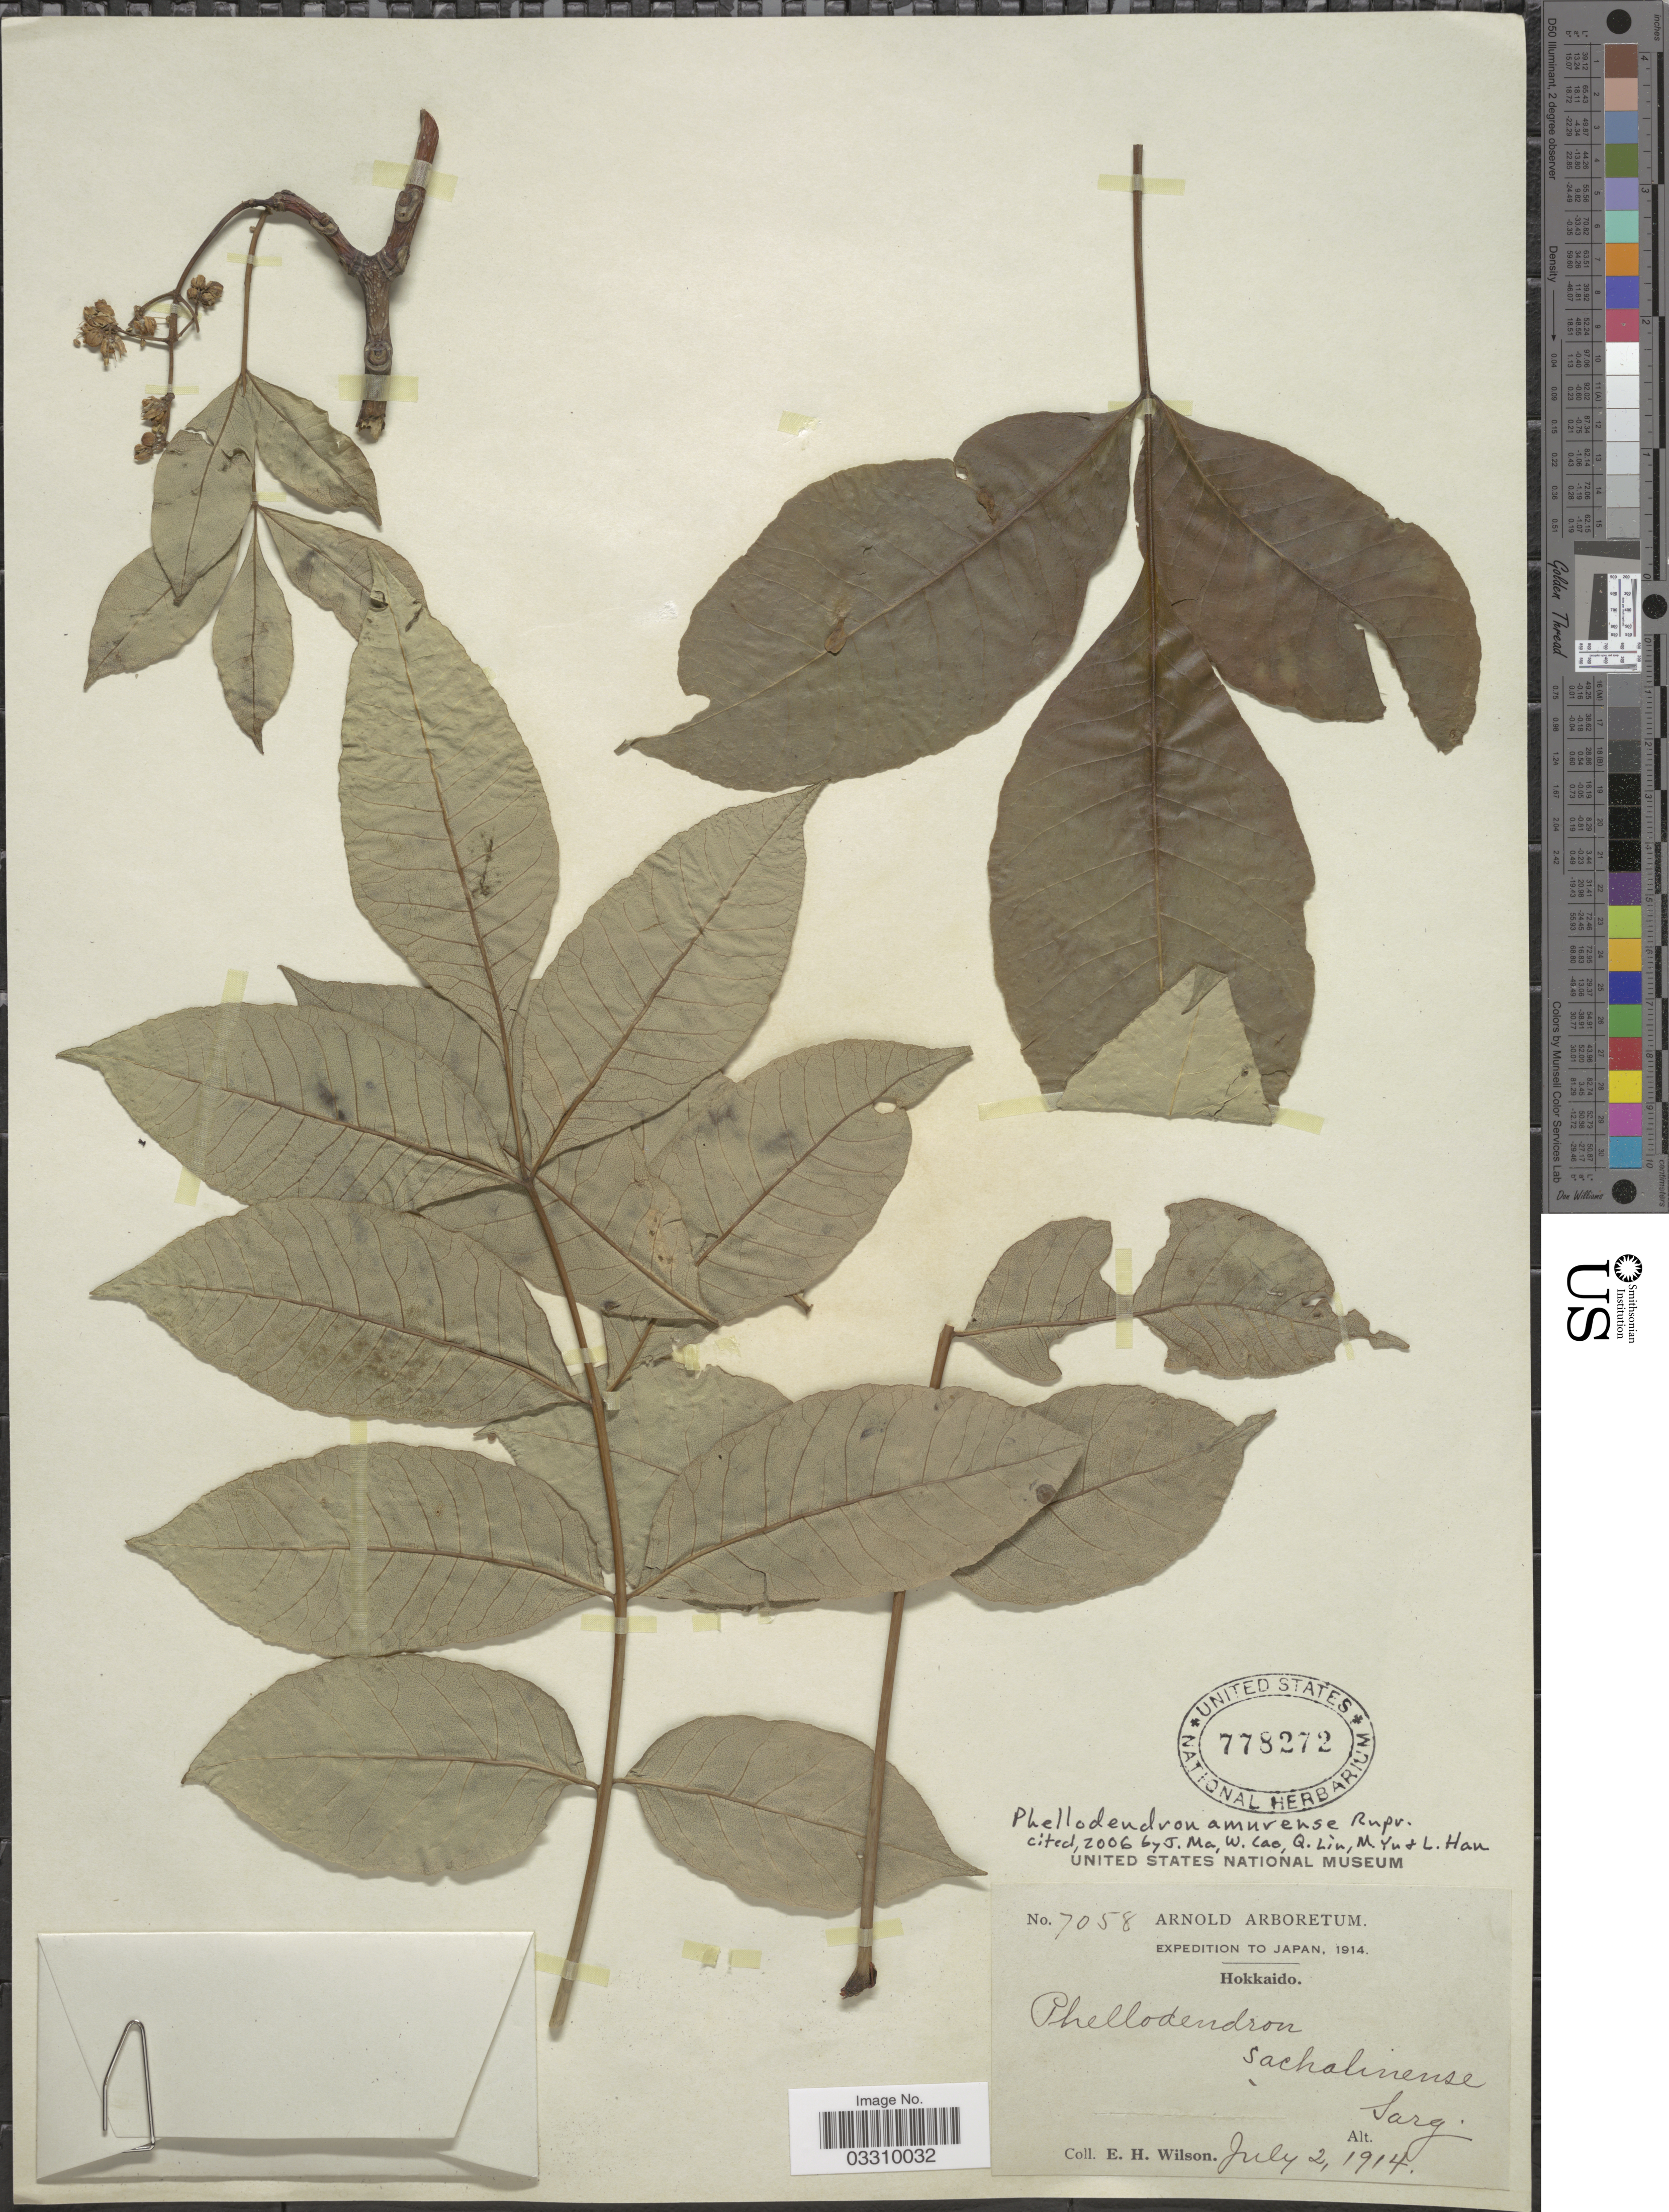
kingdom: Plantae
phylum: Tracheophyta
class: Magnoliopsida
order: Sapindales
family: Rutaceae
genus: Phellodendron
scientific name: Phellodendron amurense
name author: Rupr.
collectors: E. Wilson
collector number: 7058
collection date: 1914-07-02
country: Japan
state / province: Hokkaidō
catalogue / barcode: US 778272